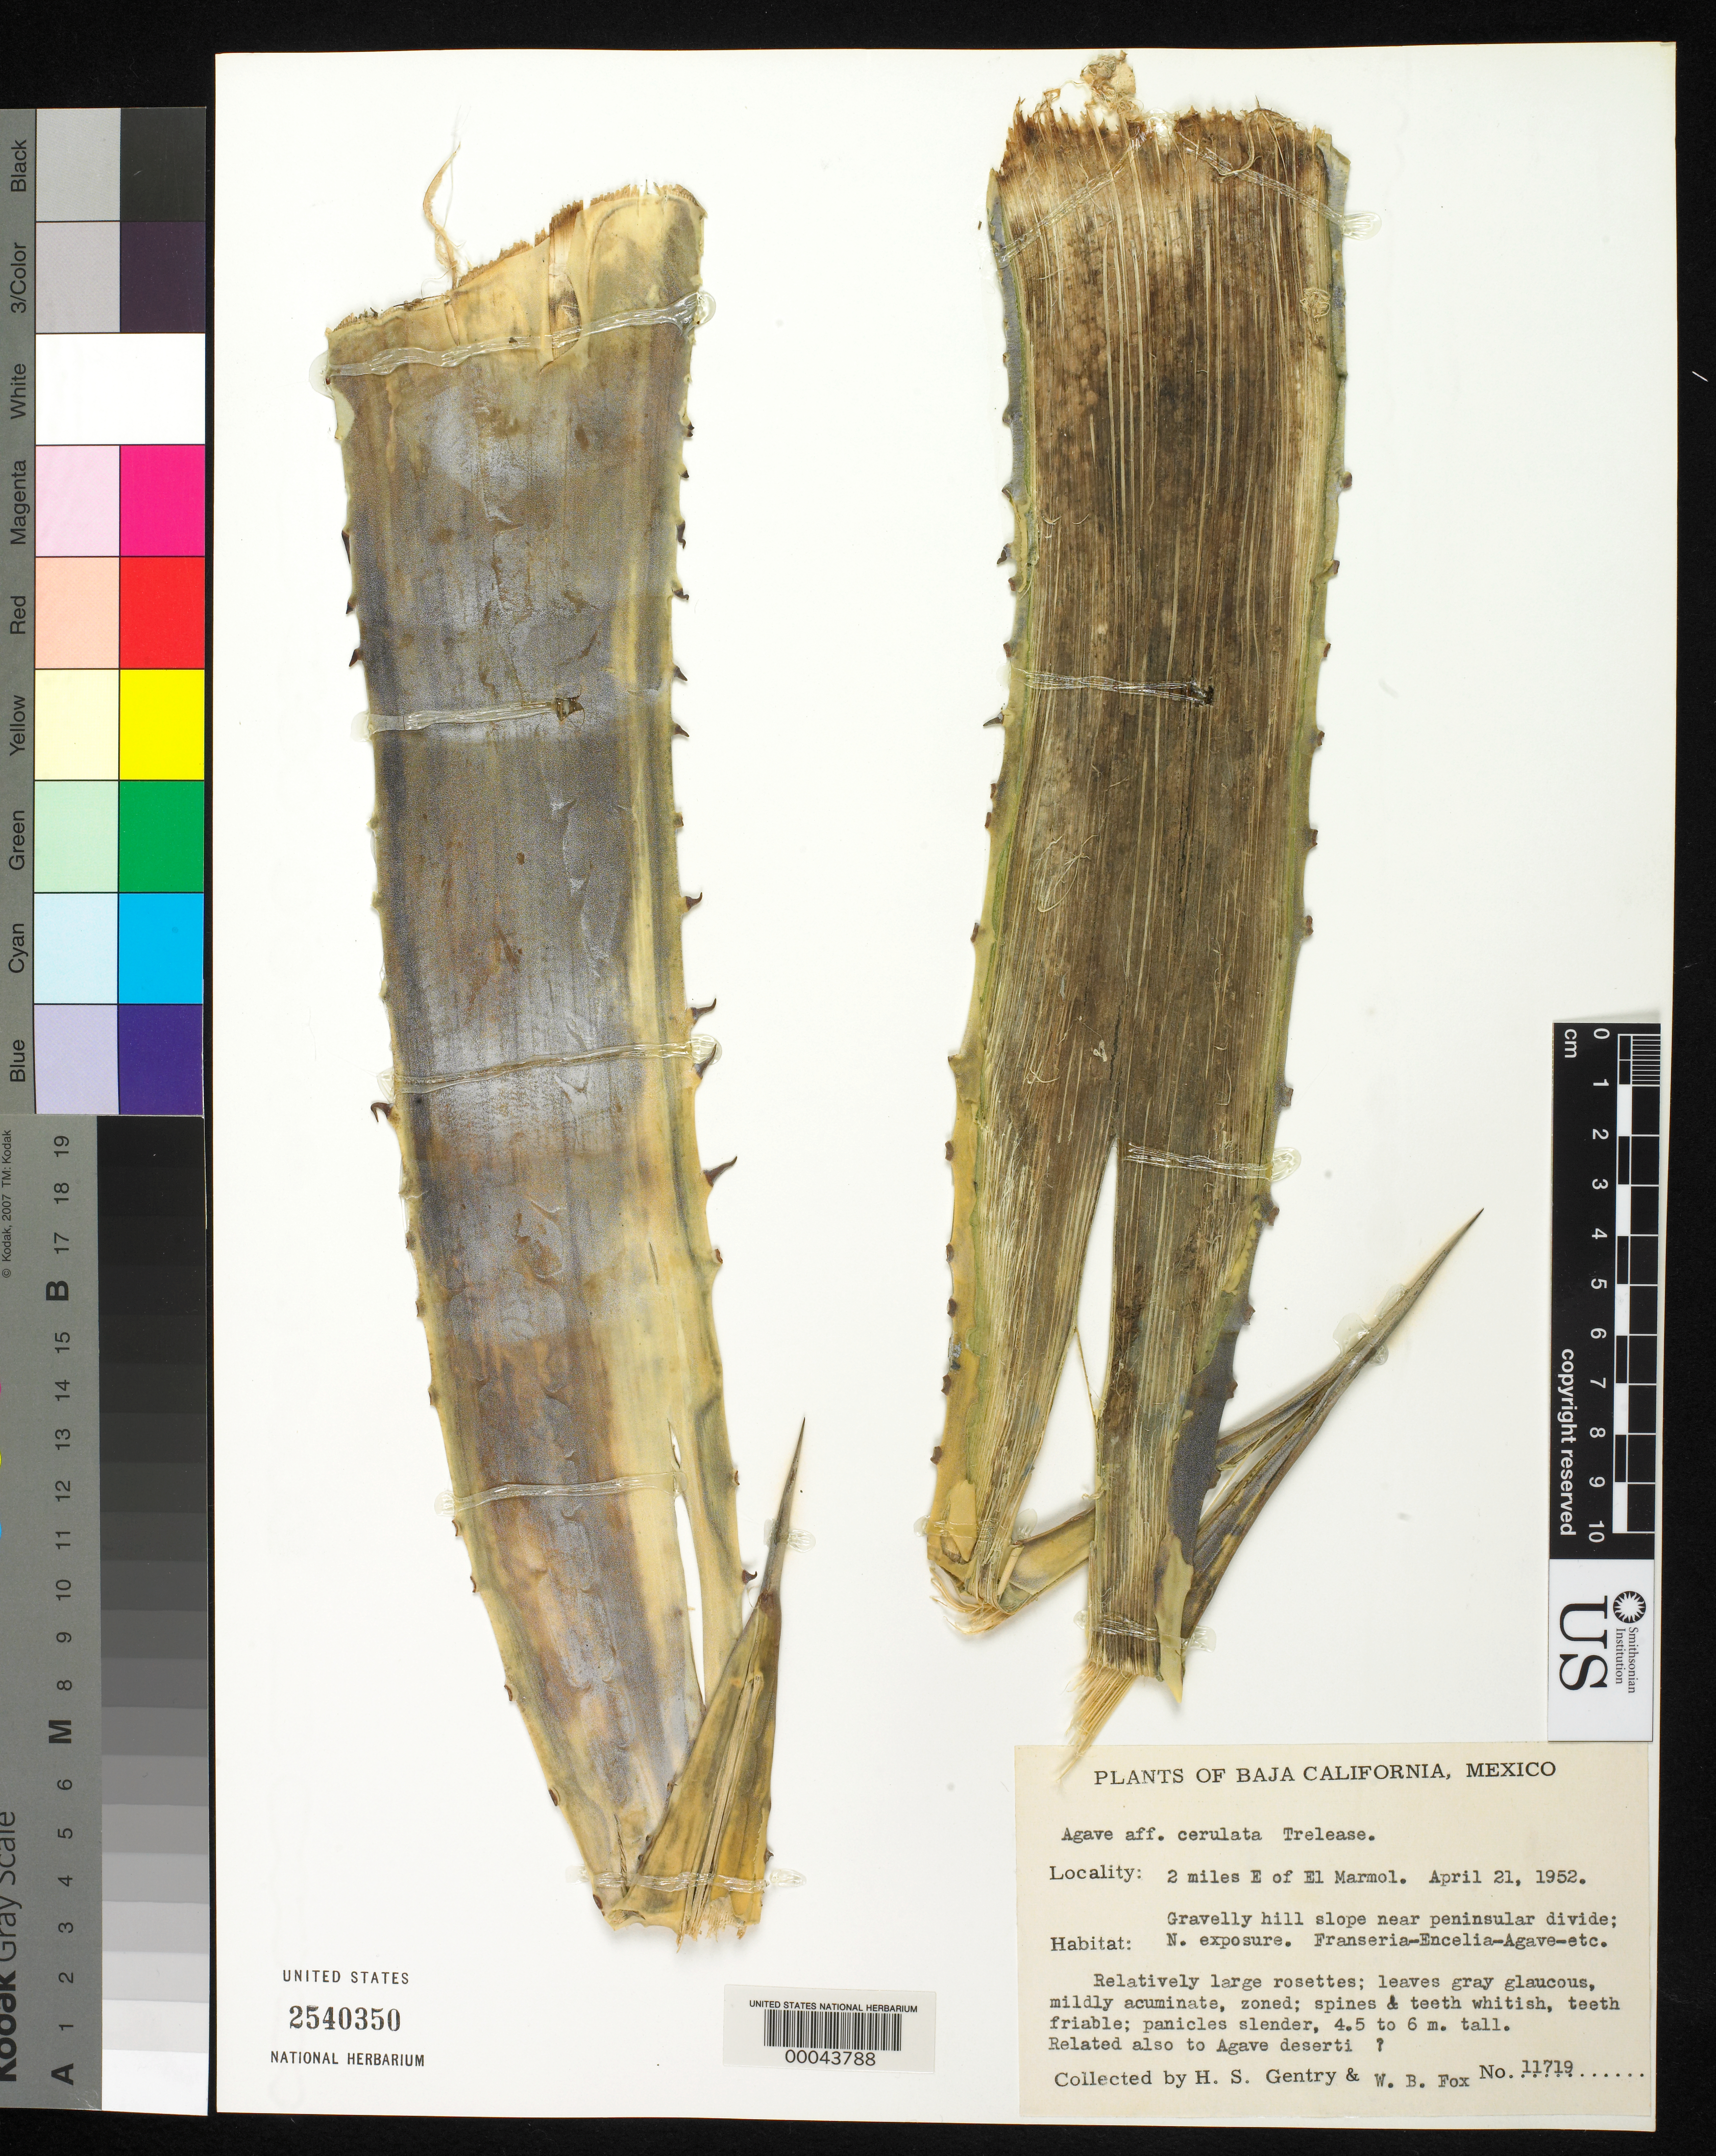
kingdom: Plantae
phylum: Tracheophyta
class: Liliopsida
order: Asparagales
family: Asparagaceae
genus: Agave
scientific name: Agave cerulata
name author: Trel.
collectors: H. S. Gentry & W. B. Fox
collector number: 11719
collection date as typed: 21 Apr 1952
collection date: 1952-04-21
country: Mexico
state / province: Baja California Norte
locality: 2 mi E of El Marmol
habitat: Gravelly hill slope near peninsular divide. n. exposure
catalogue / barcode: US 2540350